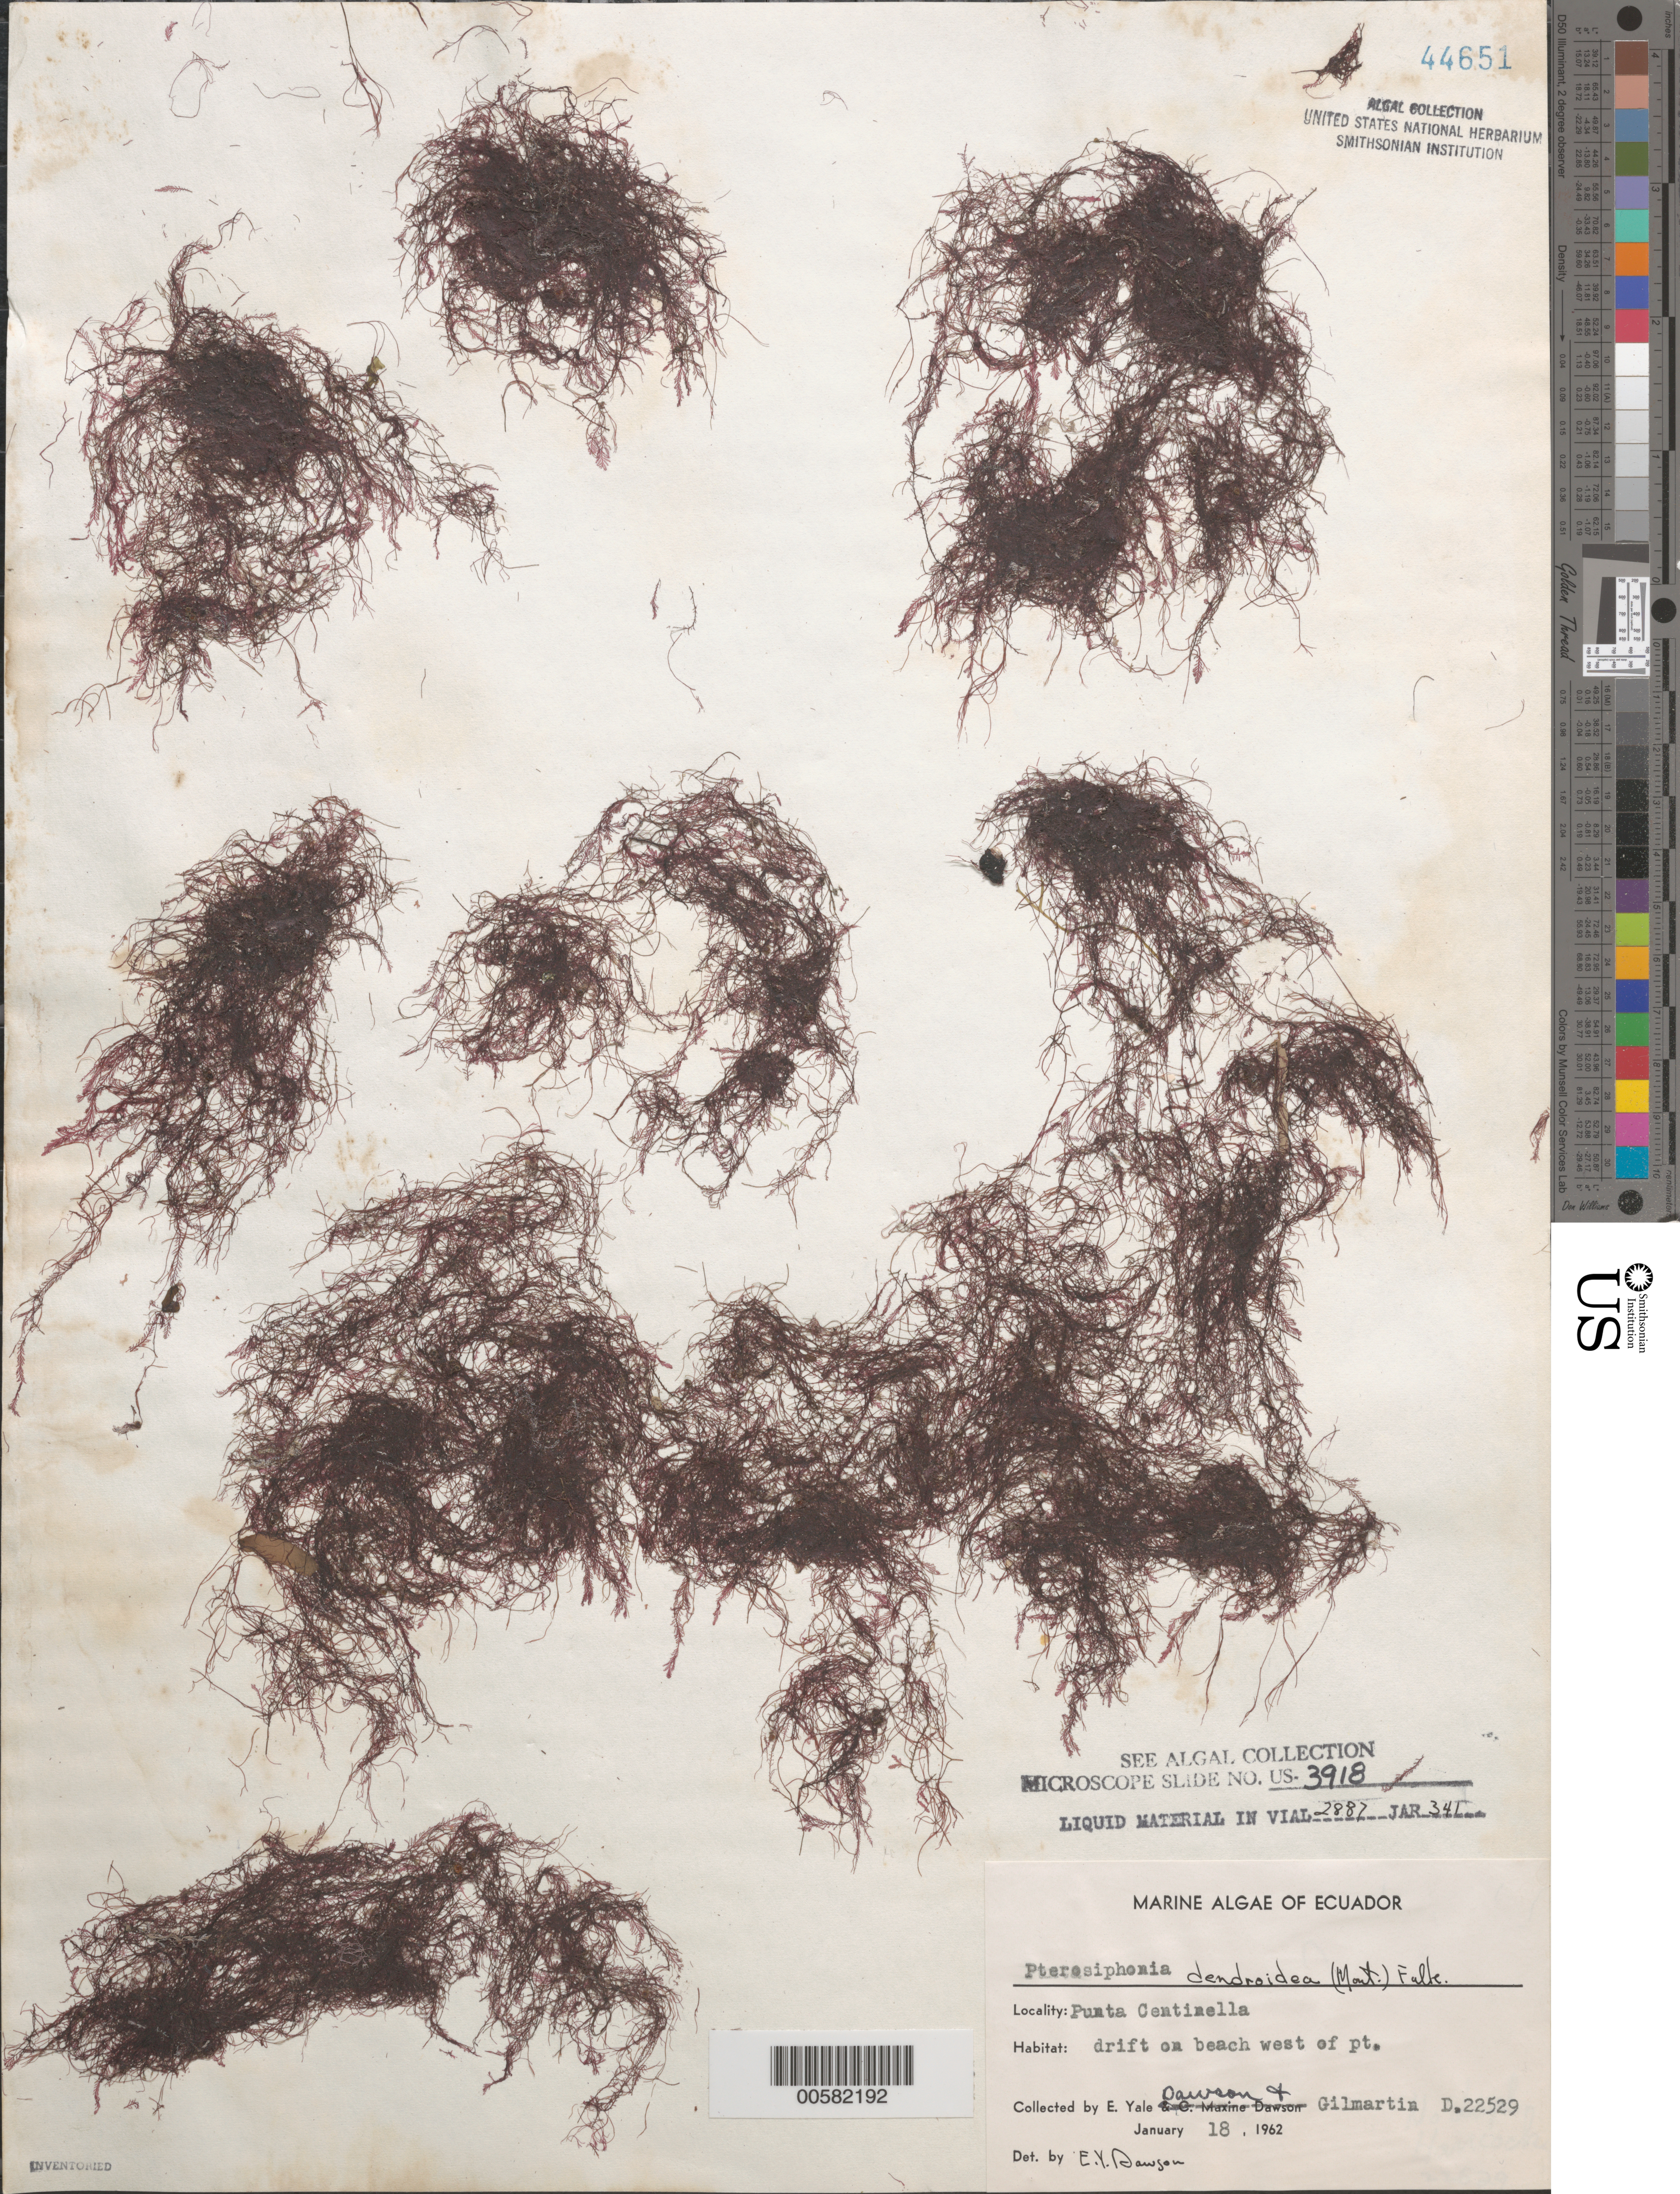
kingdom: Plantae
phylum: Rhodophyta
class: Florideophyceae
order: Ceramiales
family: Rhodomelaceae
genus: Symphyocladiella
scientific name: Symphyocladiella dendroidea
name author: (Montagne) Bustamante et al.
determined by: Algae name updating Project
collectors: E. Y. Dawson & M. Gilmartin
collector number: EYD 22529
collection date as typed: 18 Jan 1962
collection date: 1962-01-18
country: Ecuador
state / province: Guayas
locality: West of Punta Centinela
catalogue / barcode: US 44651